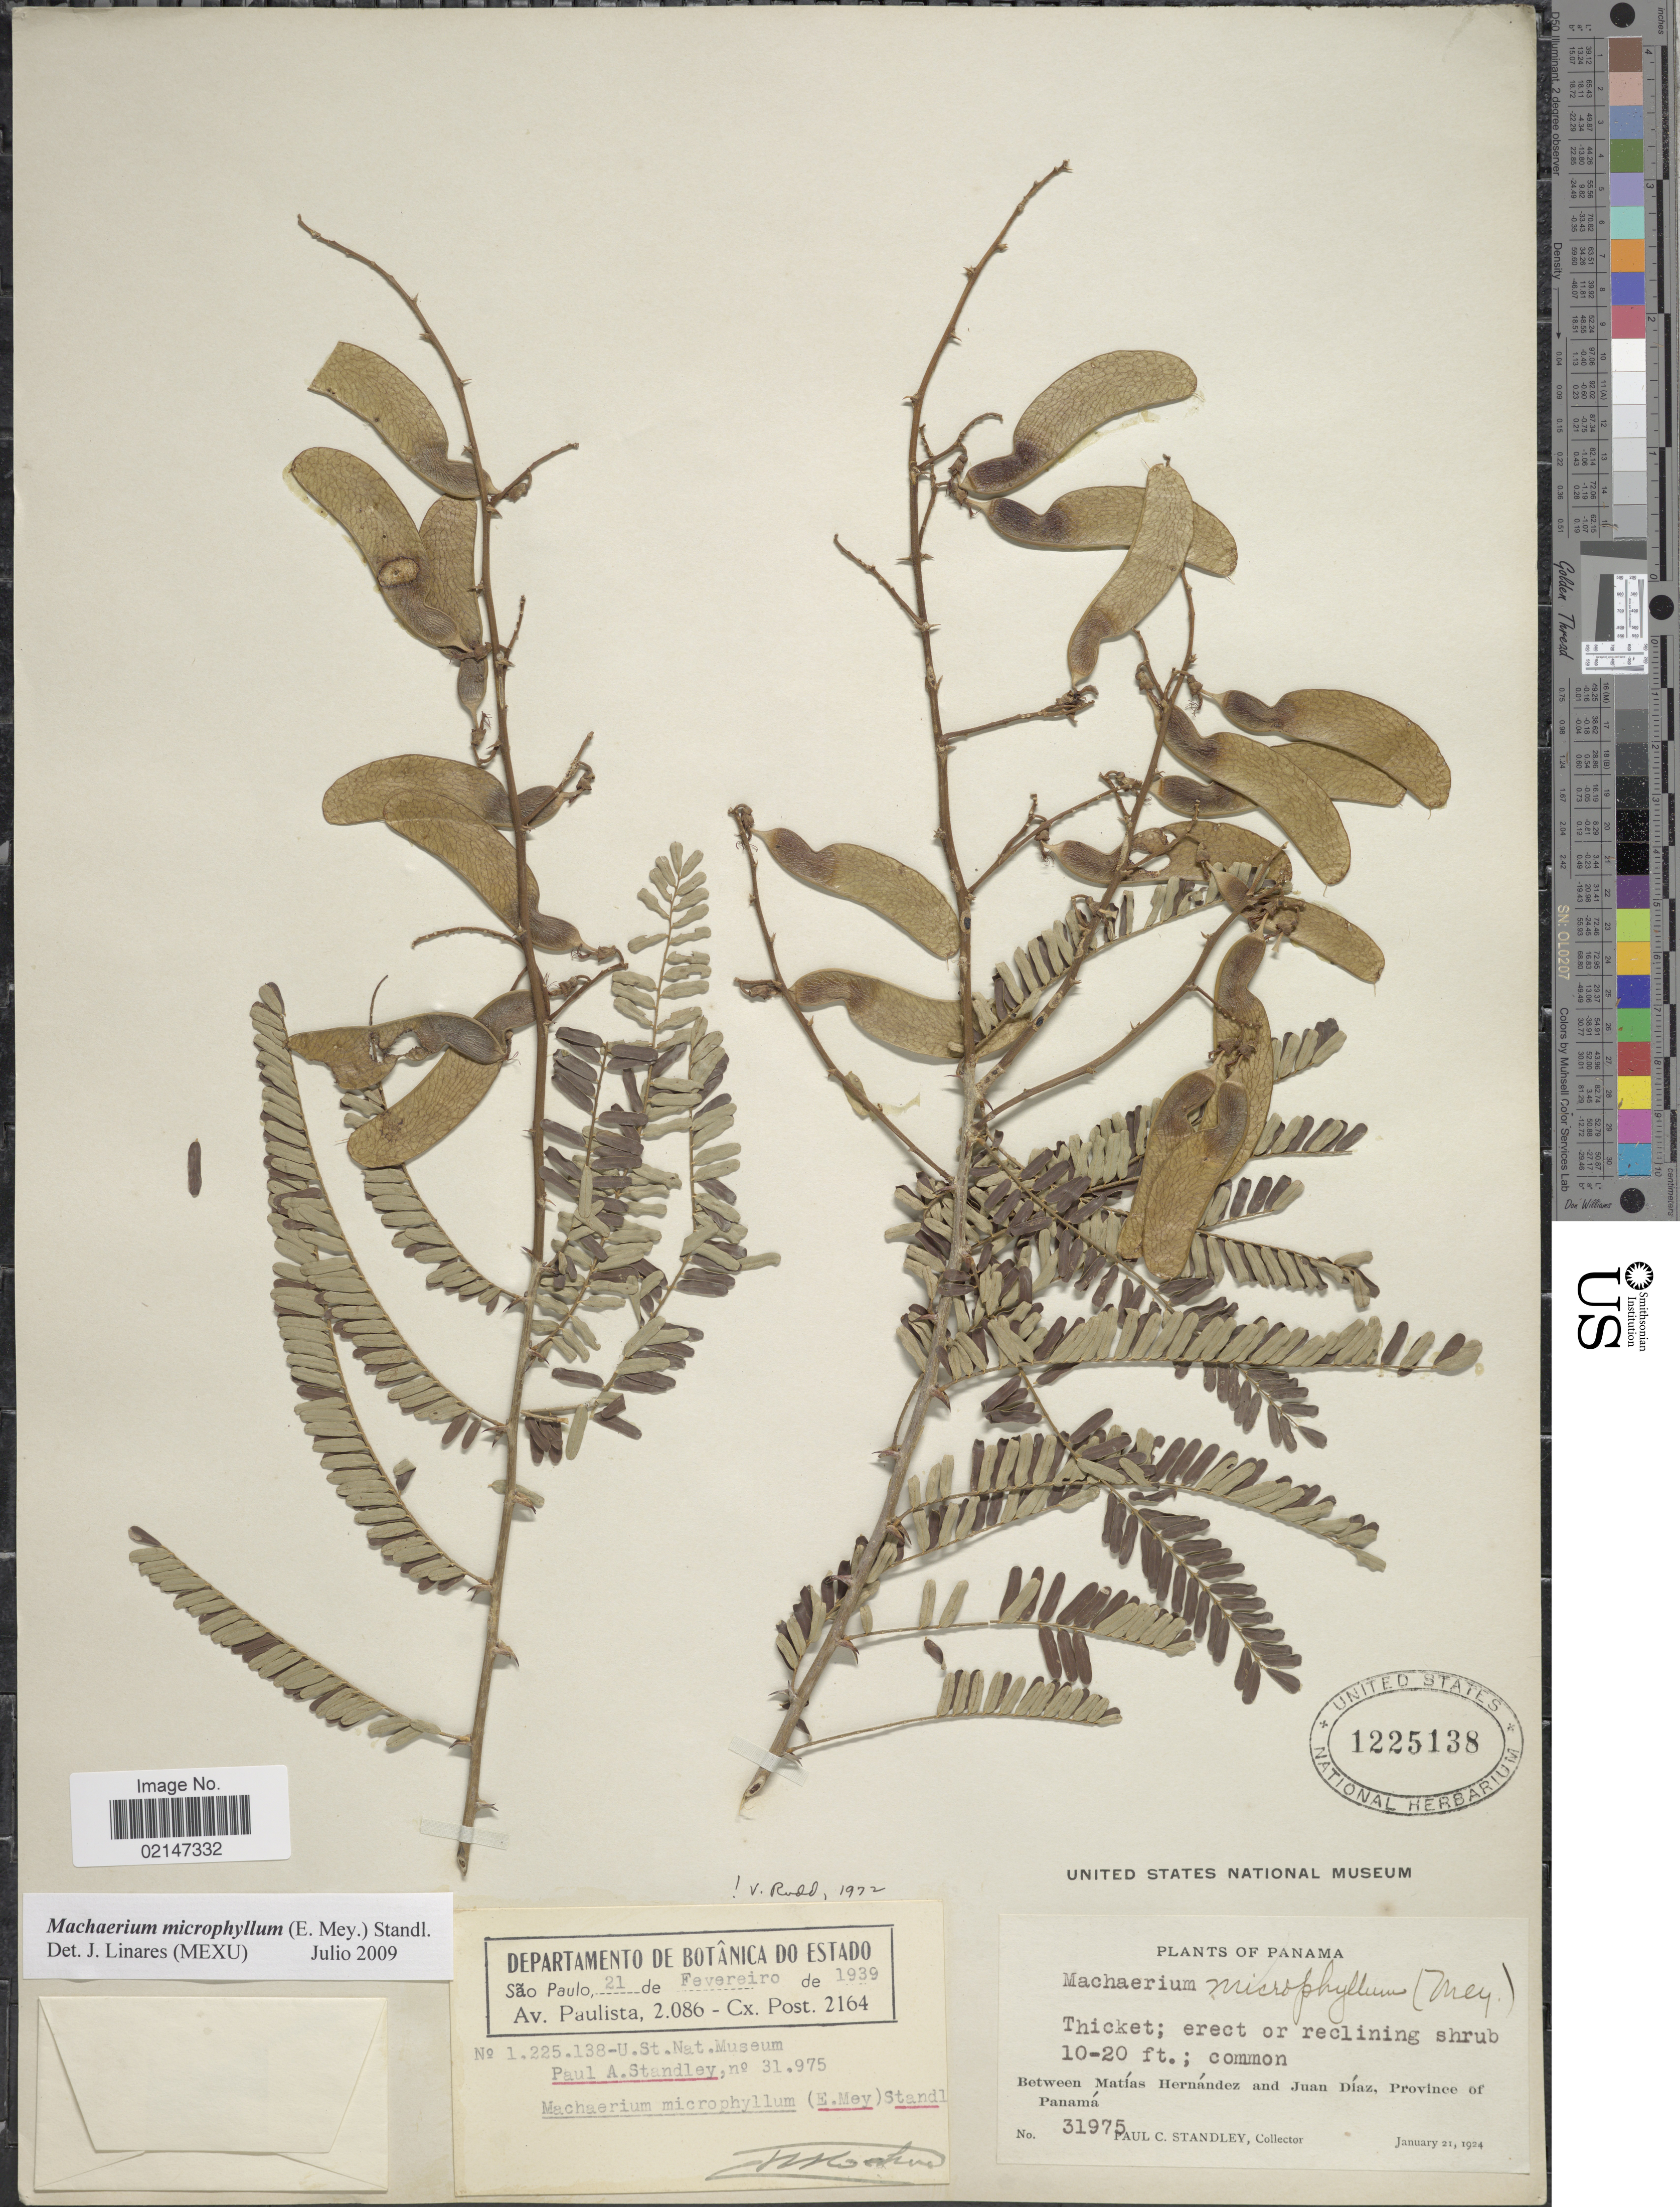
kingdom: Plantae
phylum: Tracheophyta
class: Magnoliopsida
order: Fabales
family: Fabaceae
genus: Machaerium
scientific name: Machaerium microphyllum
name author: Standl.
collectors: P. C. Standley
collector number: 31975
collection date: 1924-01-21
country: Panama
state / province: Panamá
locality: Between Matías Hernández and Juan Díaz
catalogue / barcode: US 1225138